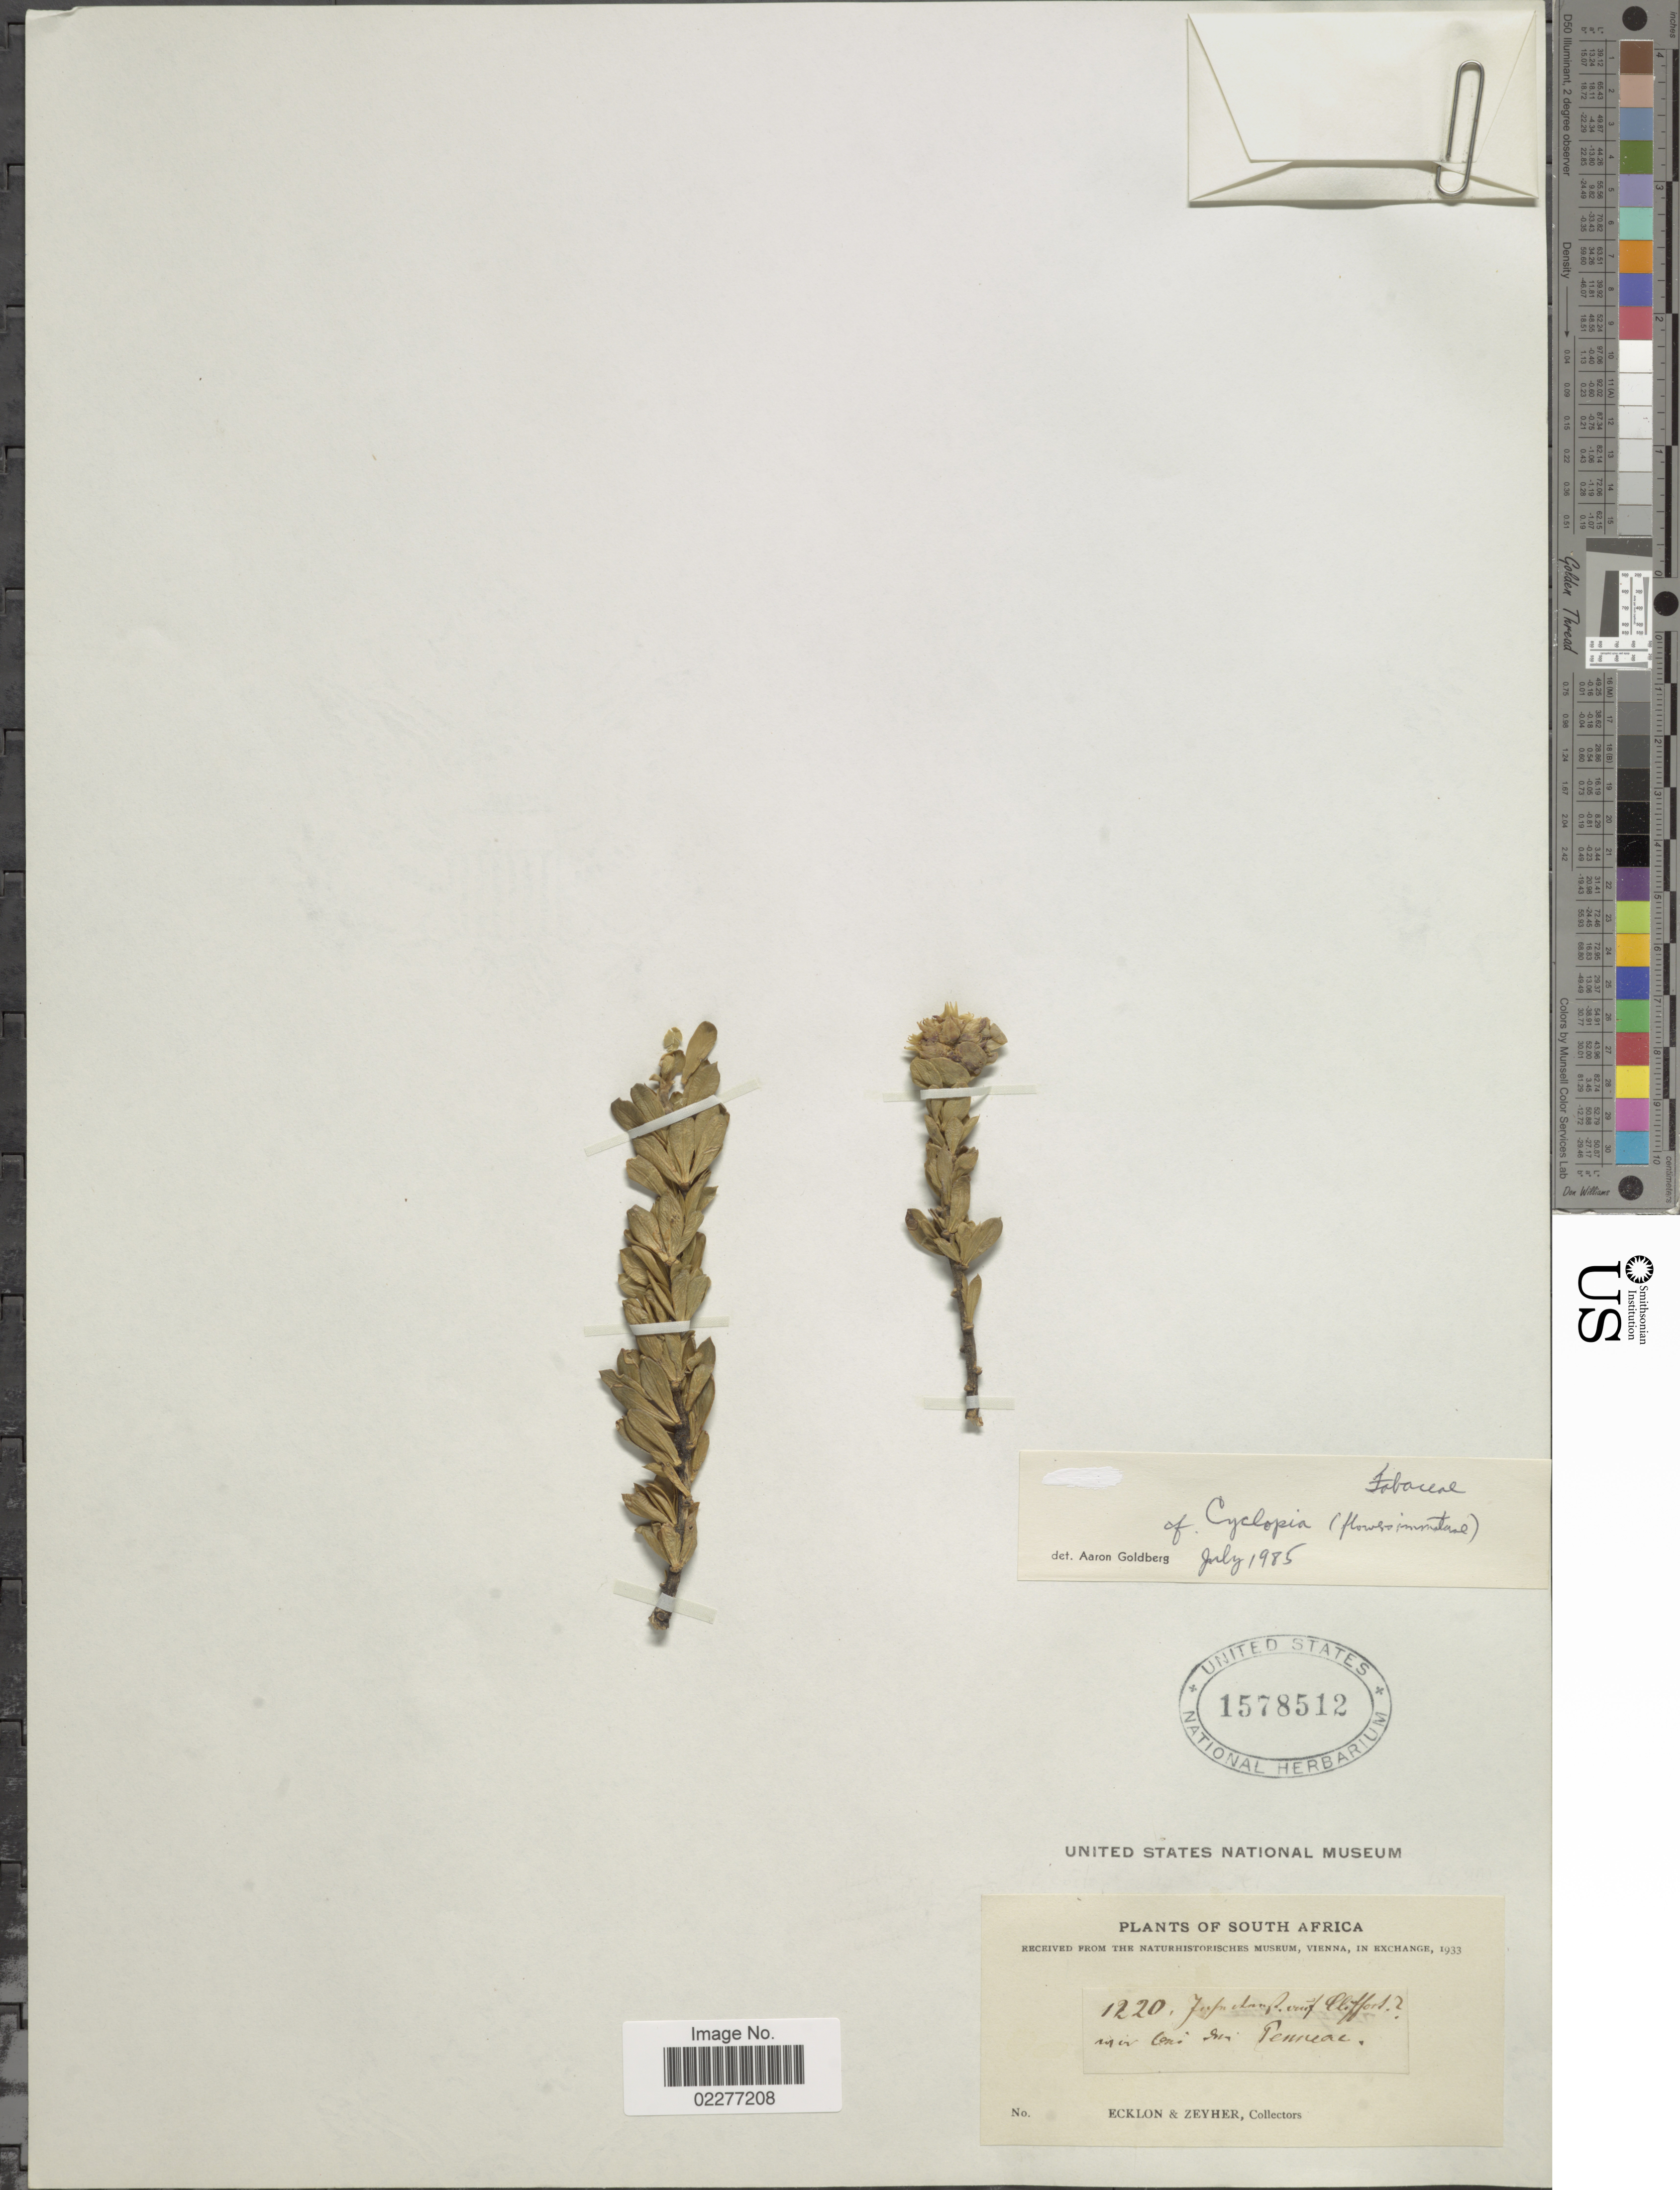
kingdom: Plantae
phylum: Tracheophyta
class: Magnoliopsida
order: Fabales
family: Fabaceae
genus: Cyclopia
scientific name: Cyclopia sp.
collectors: -. Ecklon & -. Zeyher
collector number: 1220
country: South Africa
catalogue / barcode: US 1578512